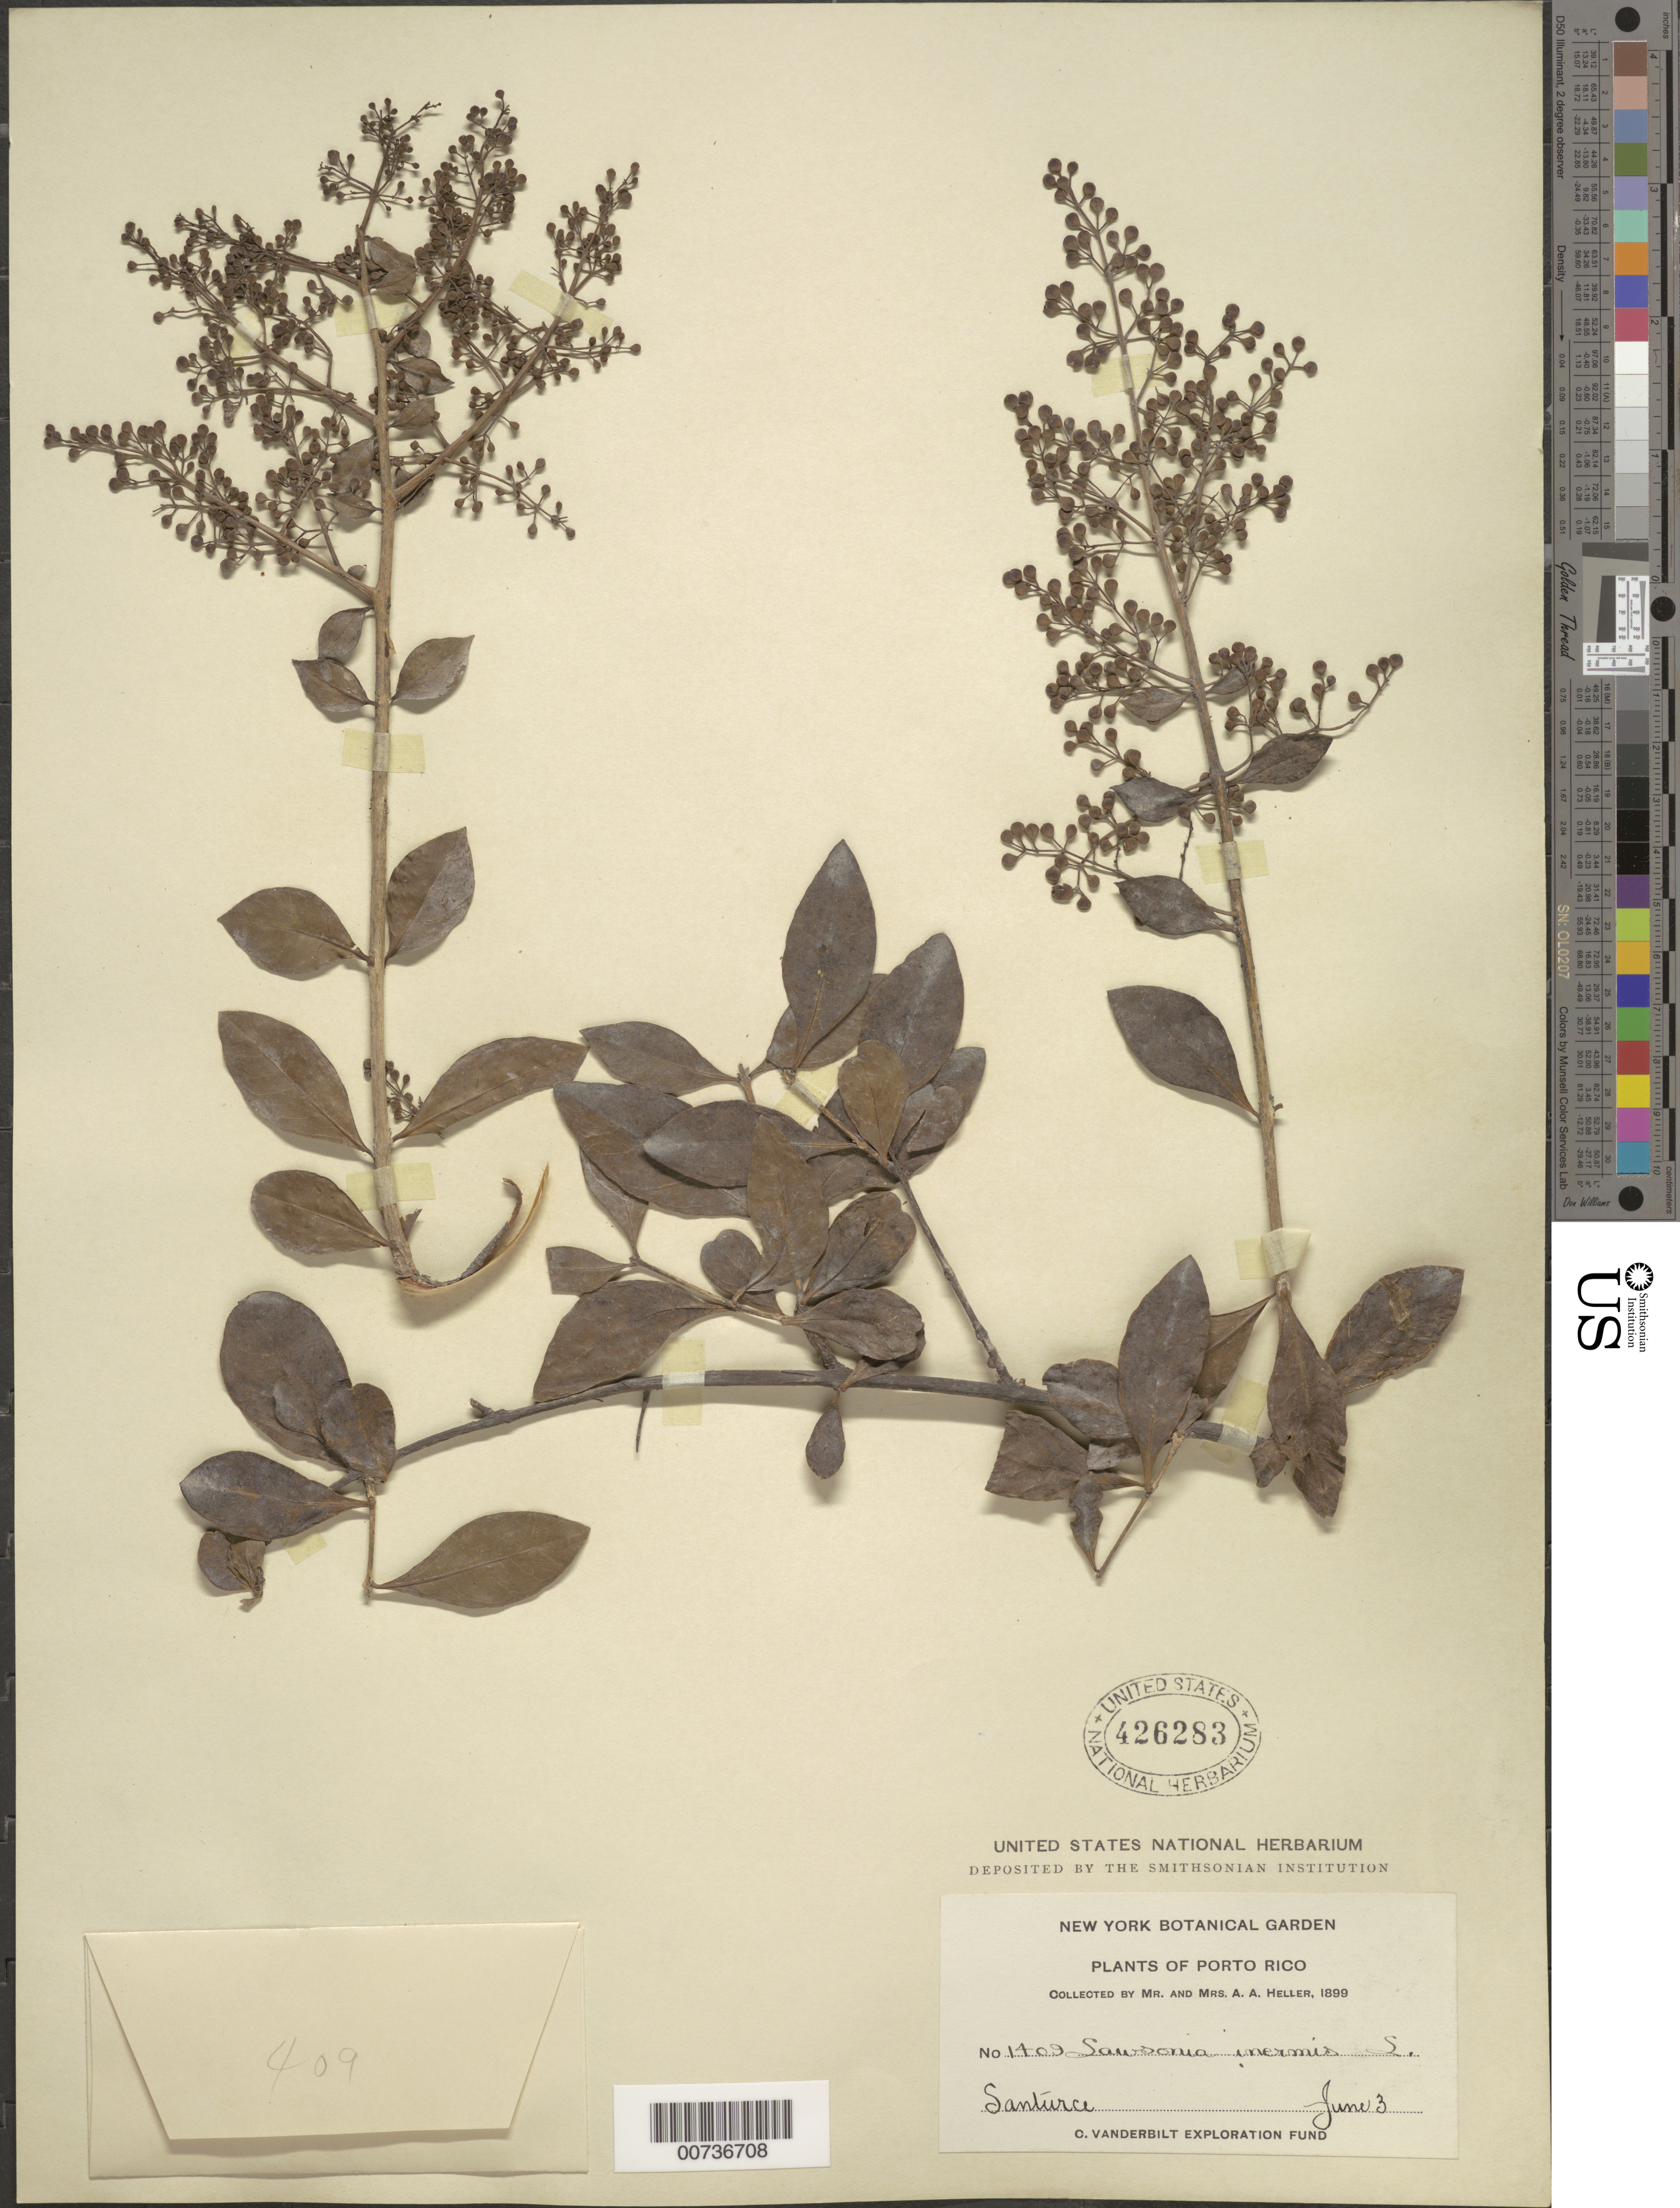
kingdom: Plantae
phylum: Tracheophyta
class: Magnoliopsida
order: Myrtales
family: Lythraceae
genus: Lawsonia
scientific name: Lawsonia inermis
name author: L.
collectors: A. A. Heller & E. G. Heller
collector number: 1409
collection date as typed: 03 Jun 1899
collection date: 1899-06-03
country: Puerto Rico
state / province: San Juan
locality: Santurce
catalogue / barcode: US 426283